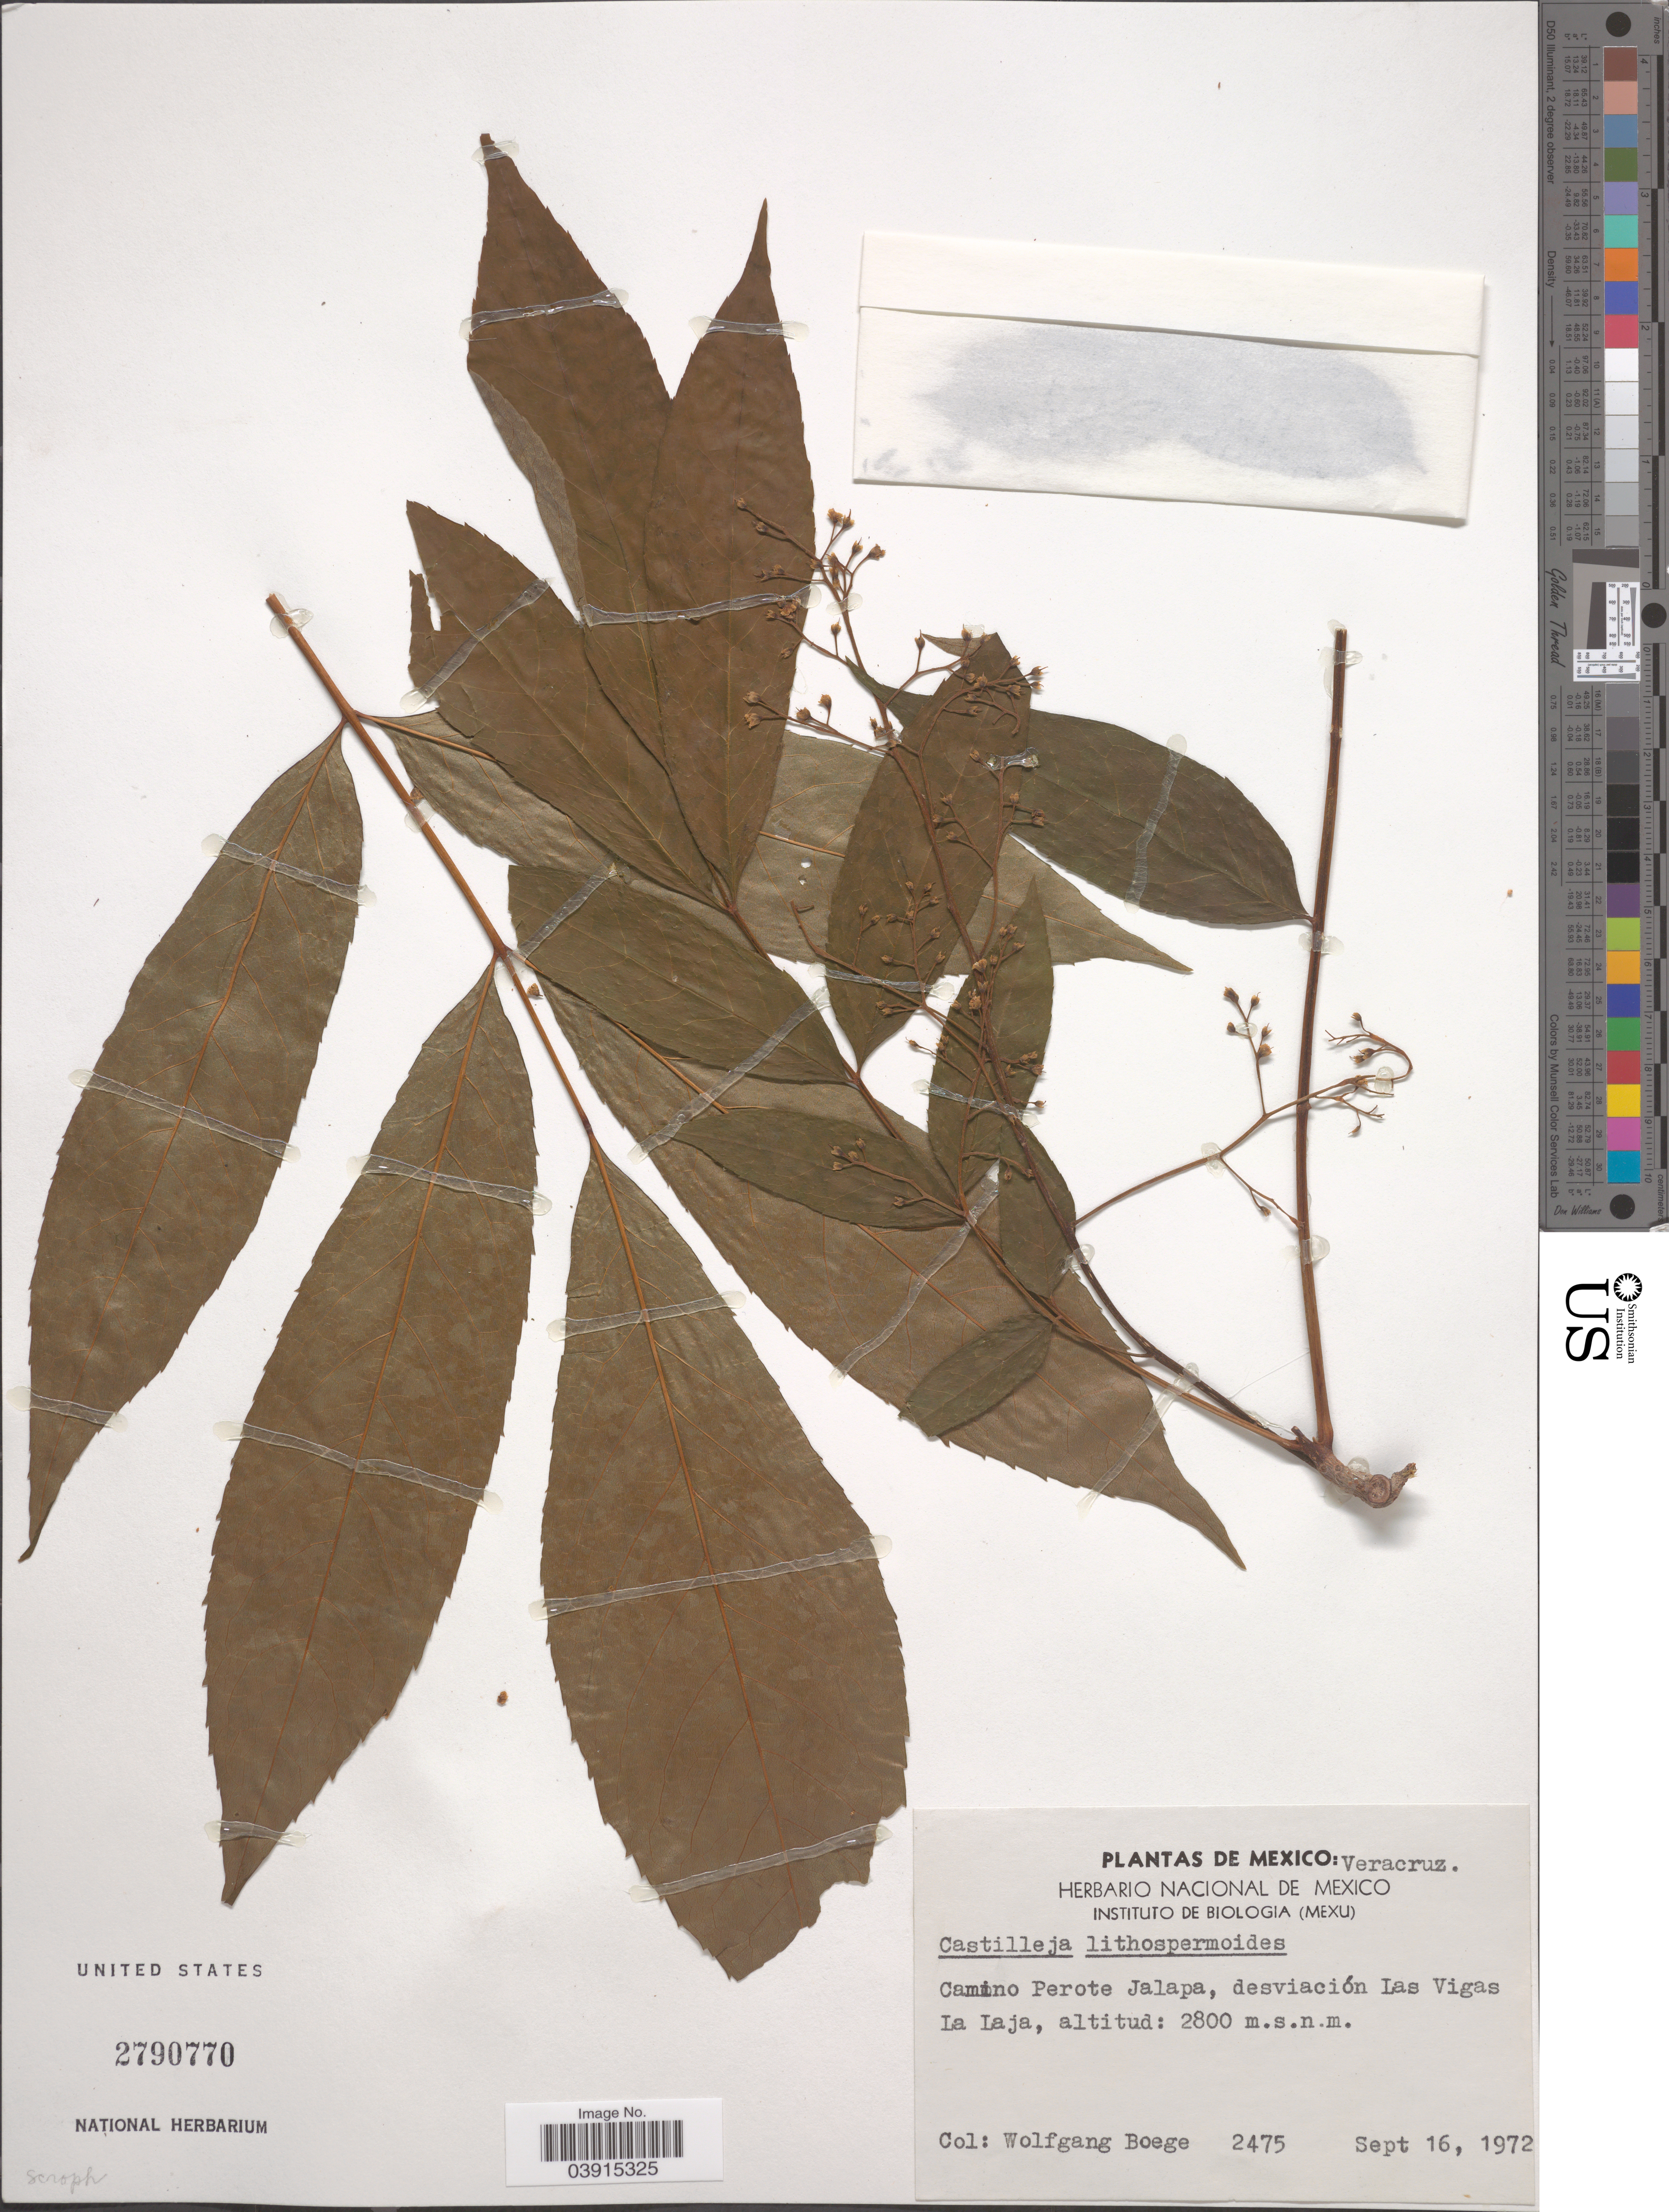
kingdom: Plantae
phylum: Tracheophyta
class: Magnoliopsida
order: Lamiales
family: Orobanchaceae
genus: Castilleja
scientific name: Castilleja lithospermoides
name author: Kunth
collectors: W. Boege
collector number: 2475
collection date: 1972-09-16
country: Mexico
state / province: Veracruz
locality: Veracruz. Camino Perote Jalapa, desviación Las Vigas La Laja.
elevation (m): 2800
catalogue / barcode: US 2790770